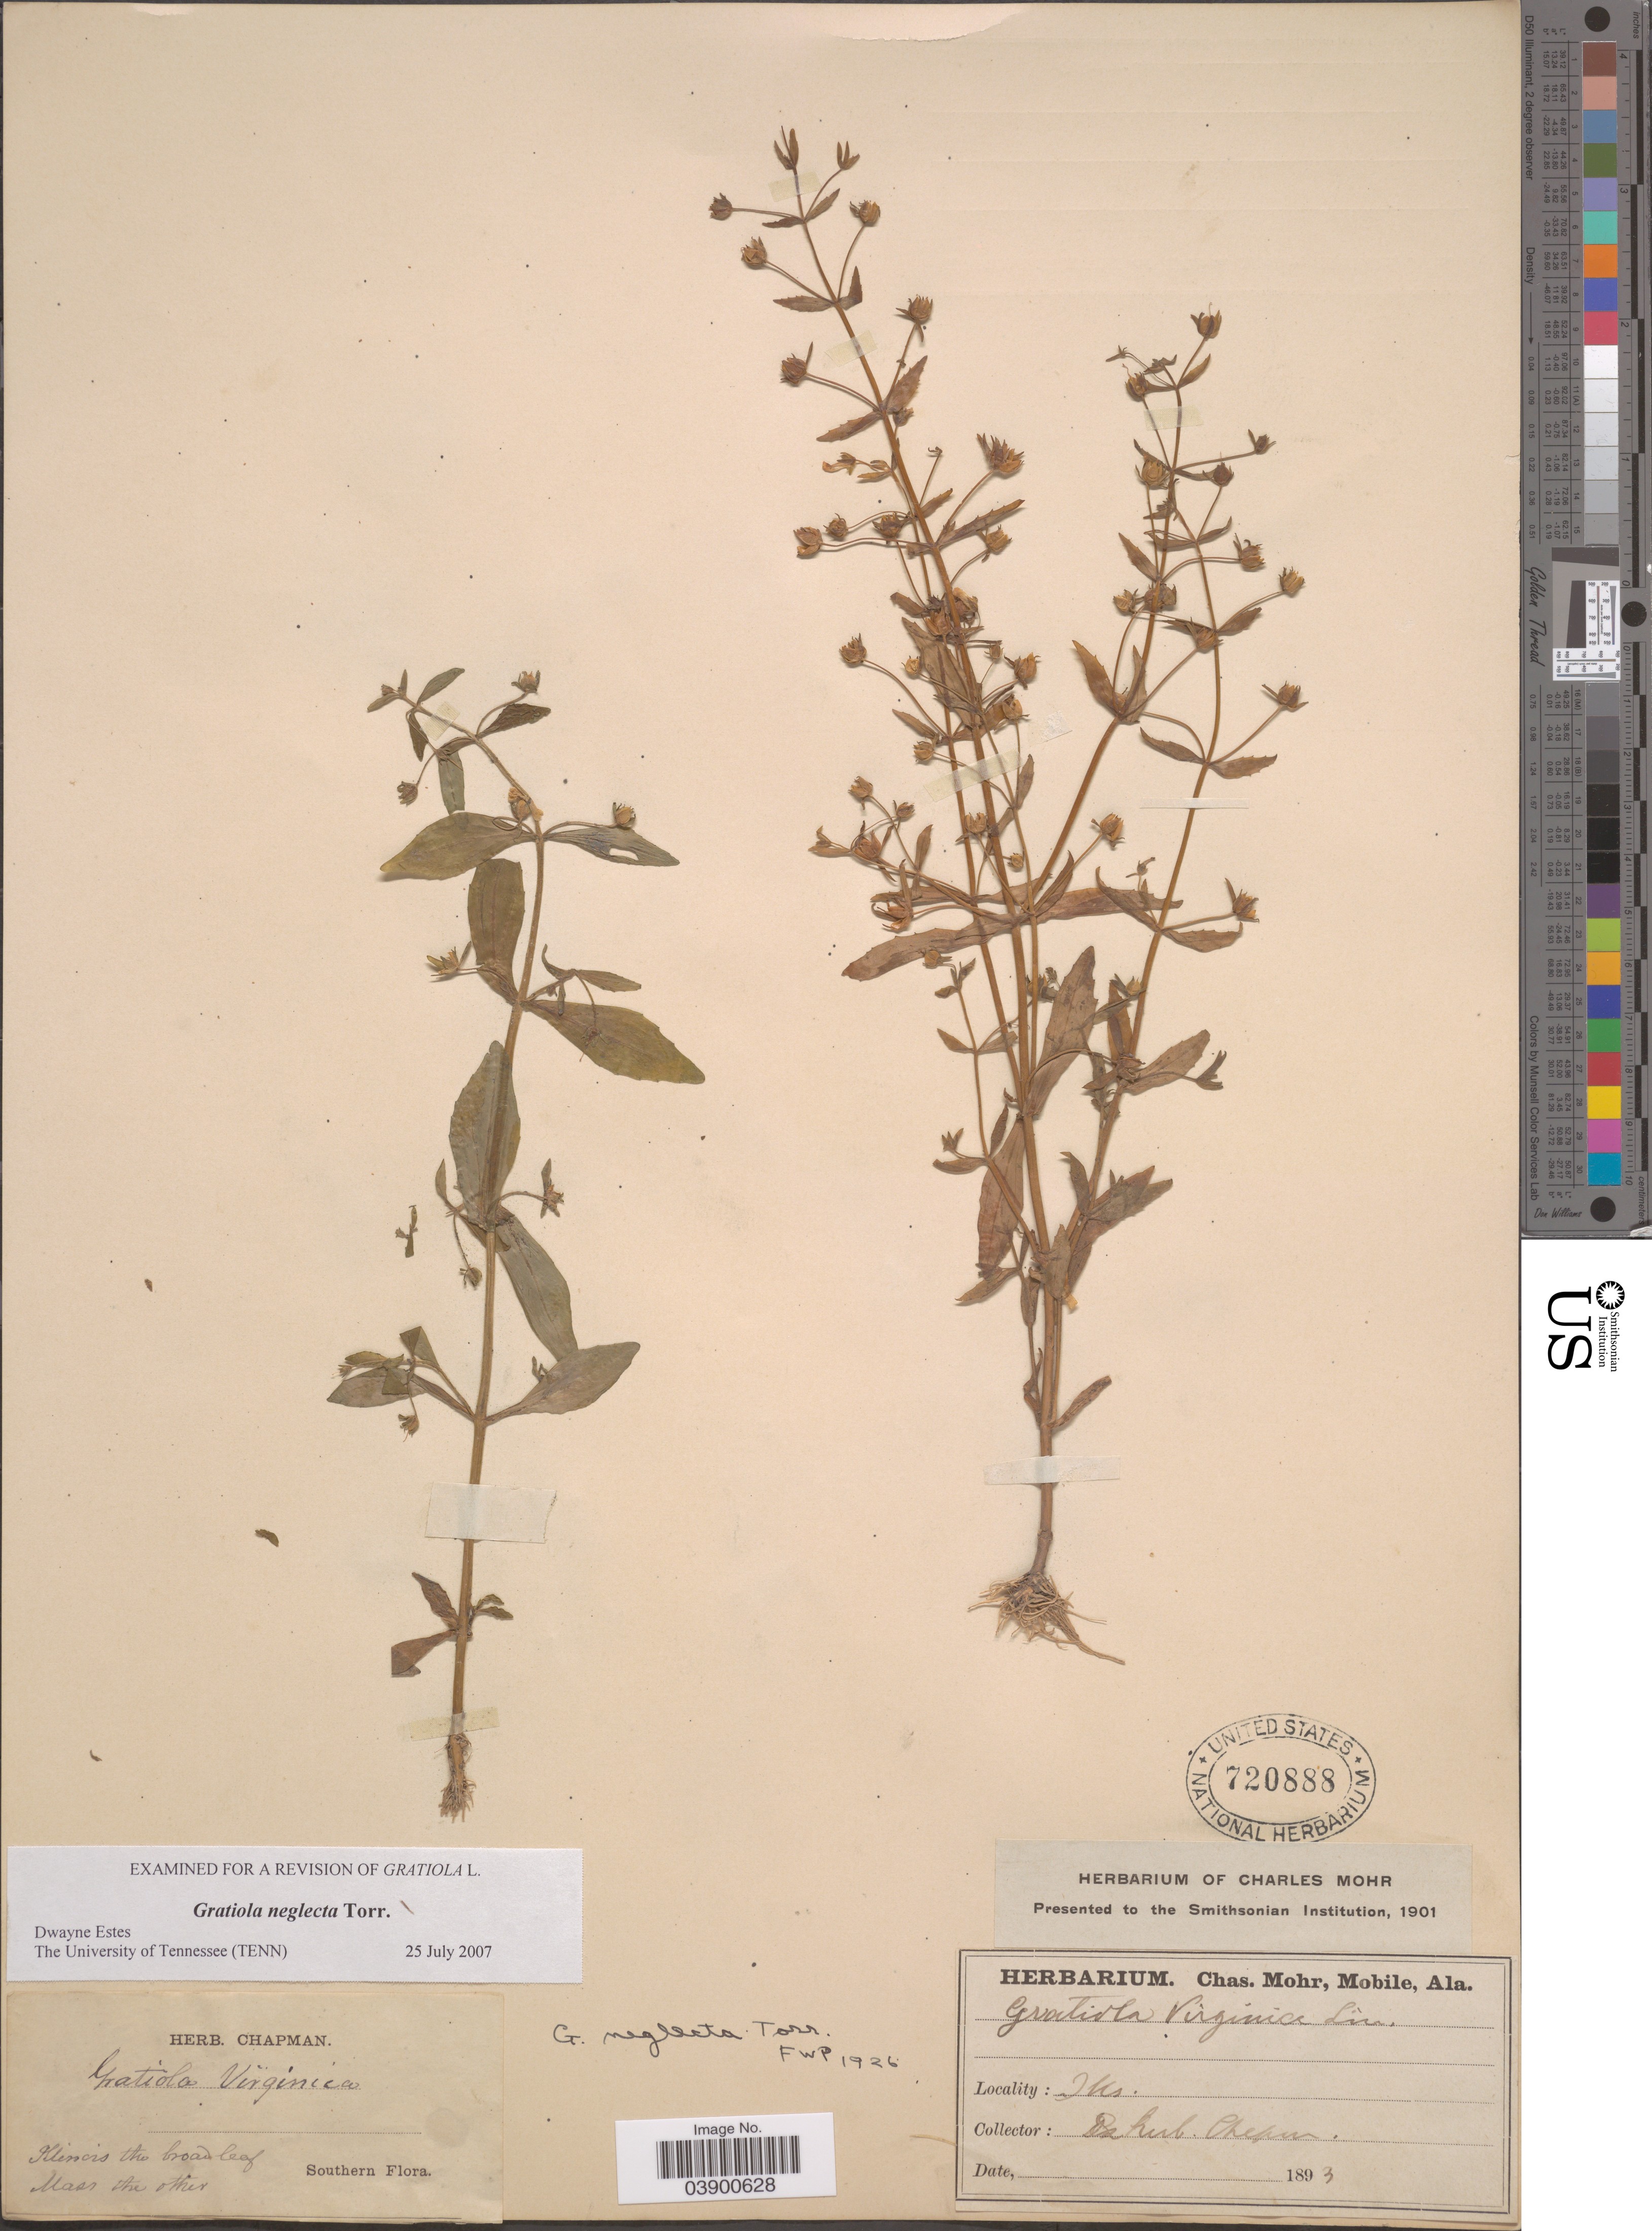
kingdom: Plantae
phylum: Tracheophyta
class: Magnoliopsida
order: Lamiales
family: Plantaginaceae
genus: Gratiola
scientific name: Gratiola neglecta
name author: Torr.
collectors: ex herb. Chapman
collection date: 1893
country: United States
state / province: Illinois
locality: Southern.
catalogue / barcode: US 720888